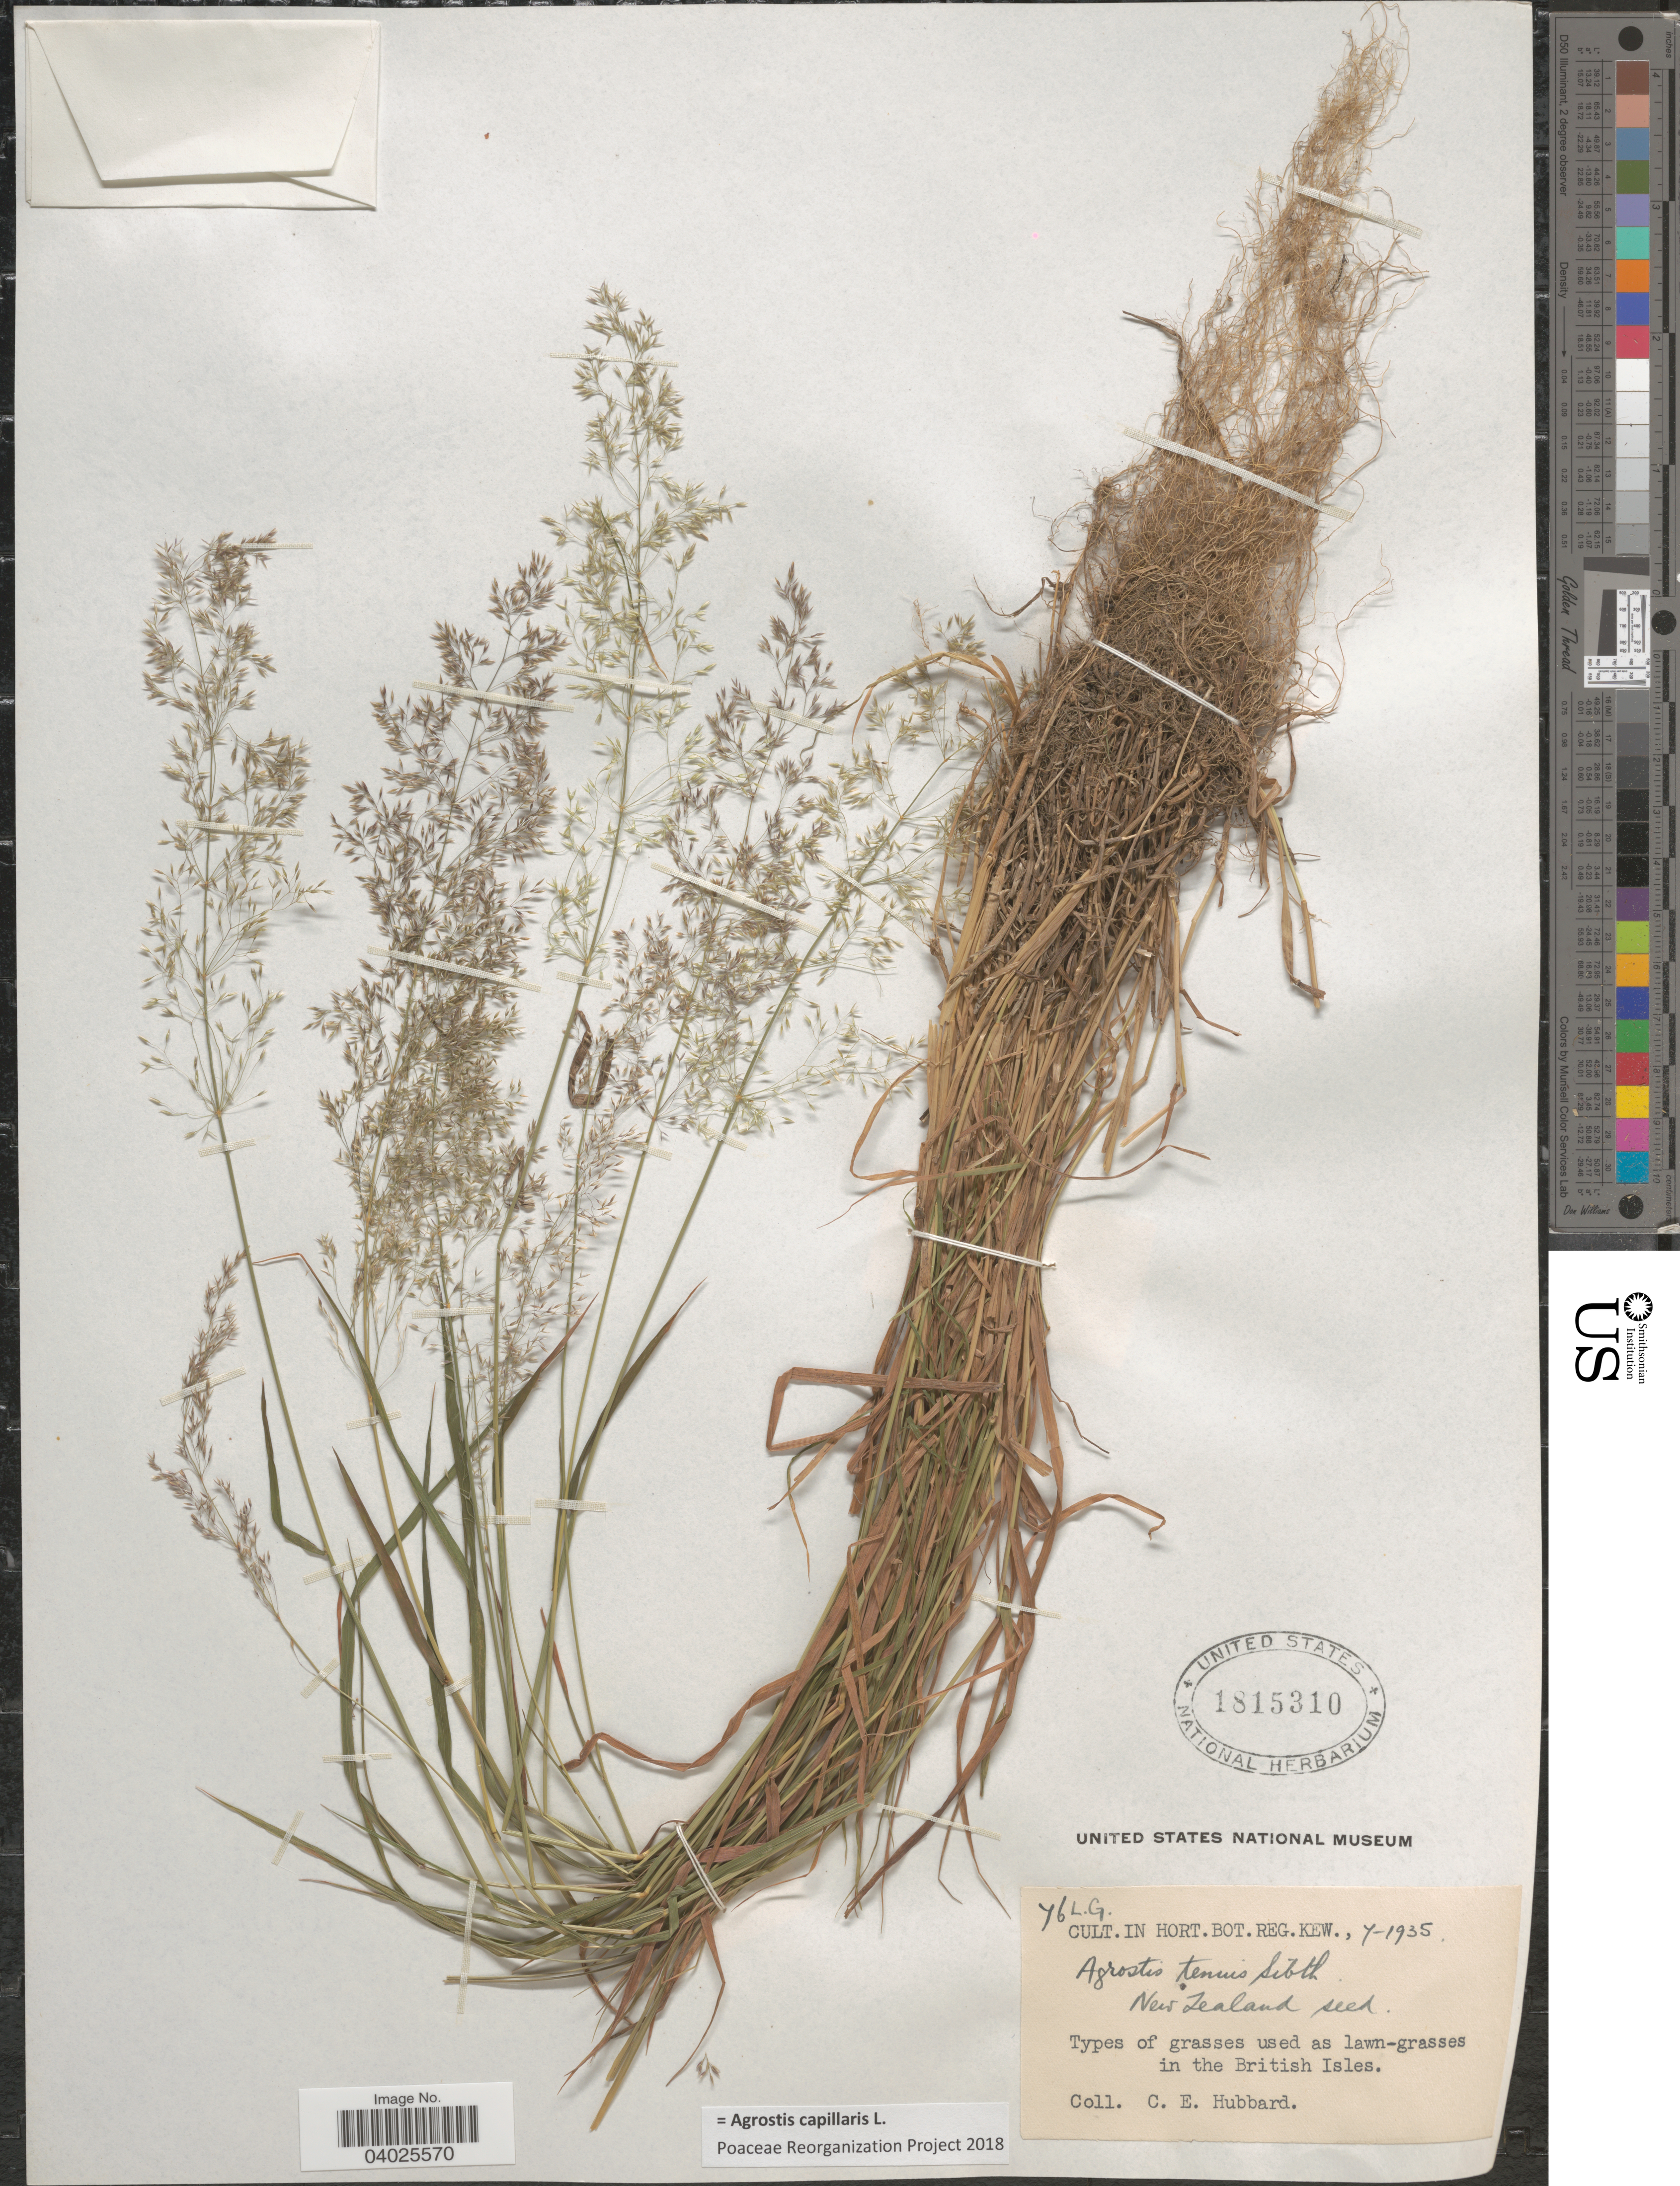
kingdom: Plantae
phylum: Tracheophyta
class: Liliopsida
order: Poales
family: Poaceae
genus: Agrostis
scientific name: Agrostis capillaris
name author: L.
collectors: C. E. Hubbard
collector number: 76 L.G.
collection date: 1935-07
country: United Kingdom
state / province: England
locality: Cult.in Hort.Bot.Reg.Kew.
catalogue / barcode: US 1815310